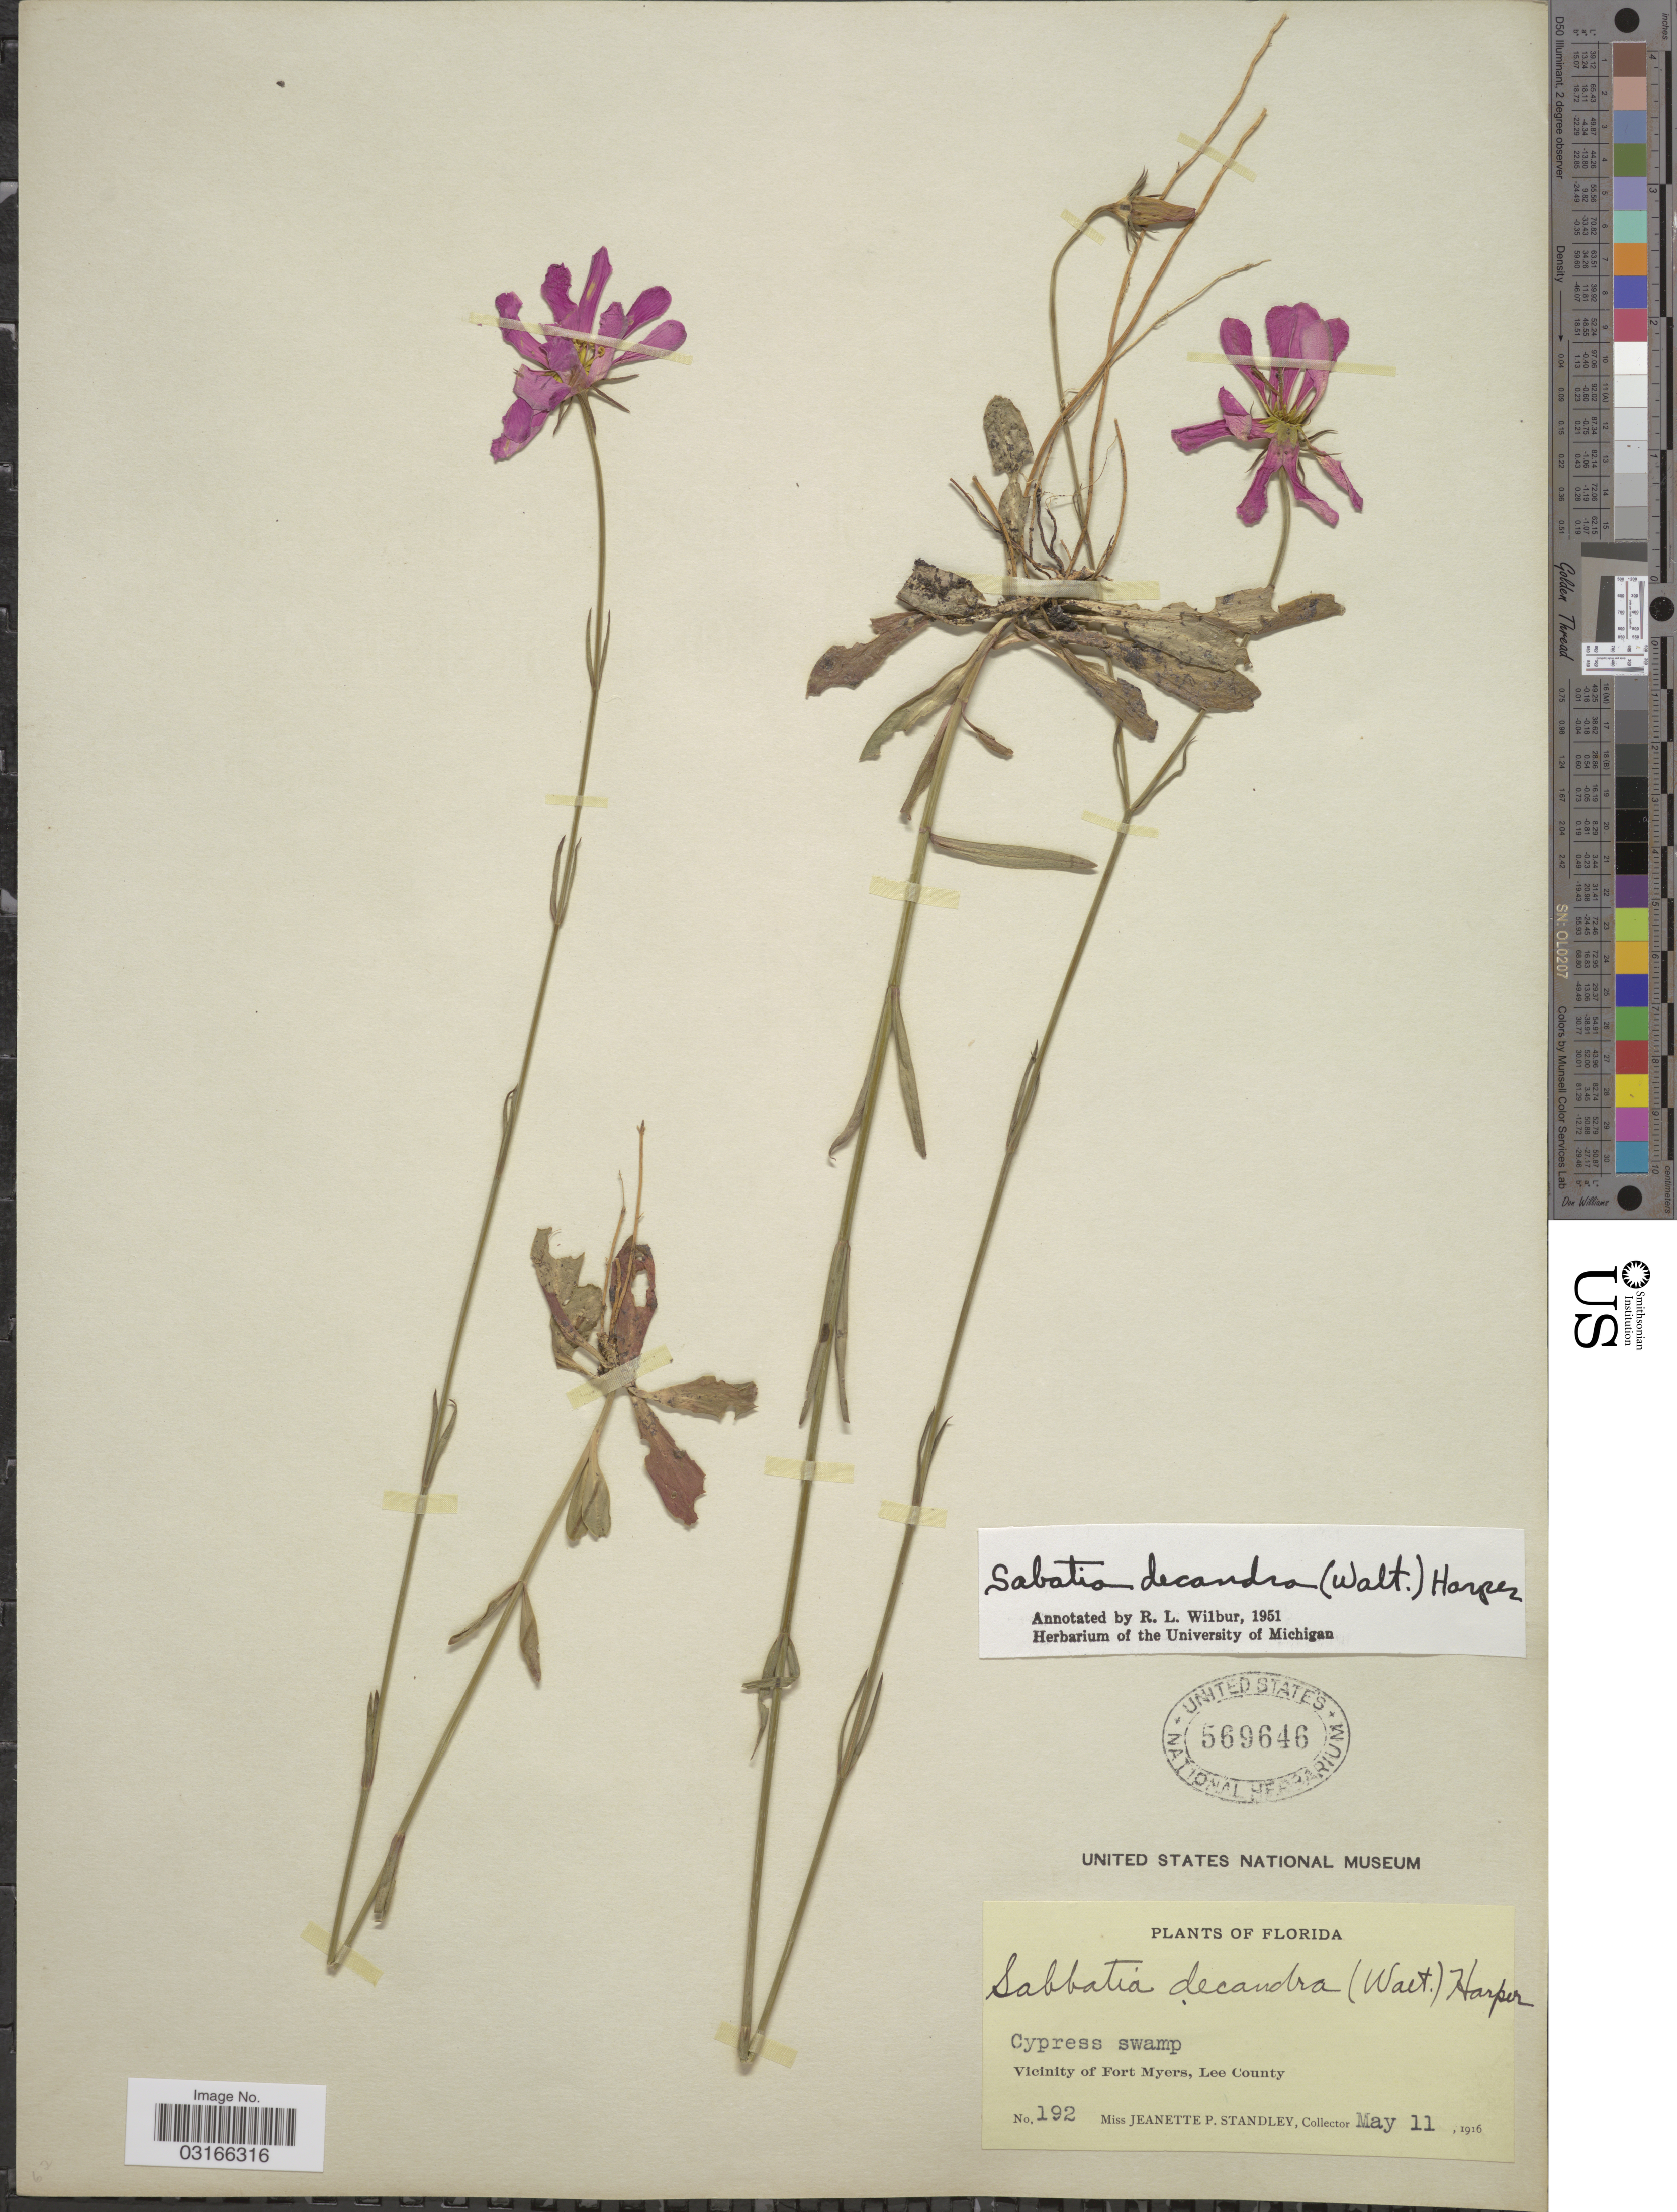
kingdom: Plantae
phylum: Tracheophyta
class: Magnoliopsida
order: Gentianales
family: Gentianaceae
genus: Sabatia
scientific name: Sabatia decandra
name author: (Walter)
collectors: J. P. Standley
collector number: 192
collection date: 1916-05-11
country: United States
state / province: Florida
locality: Cypress swamp. Vicinity of Fort Myers, Lee County.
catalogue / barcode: US 569646